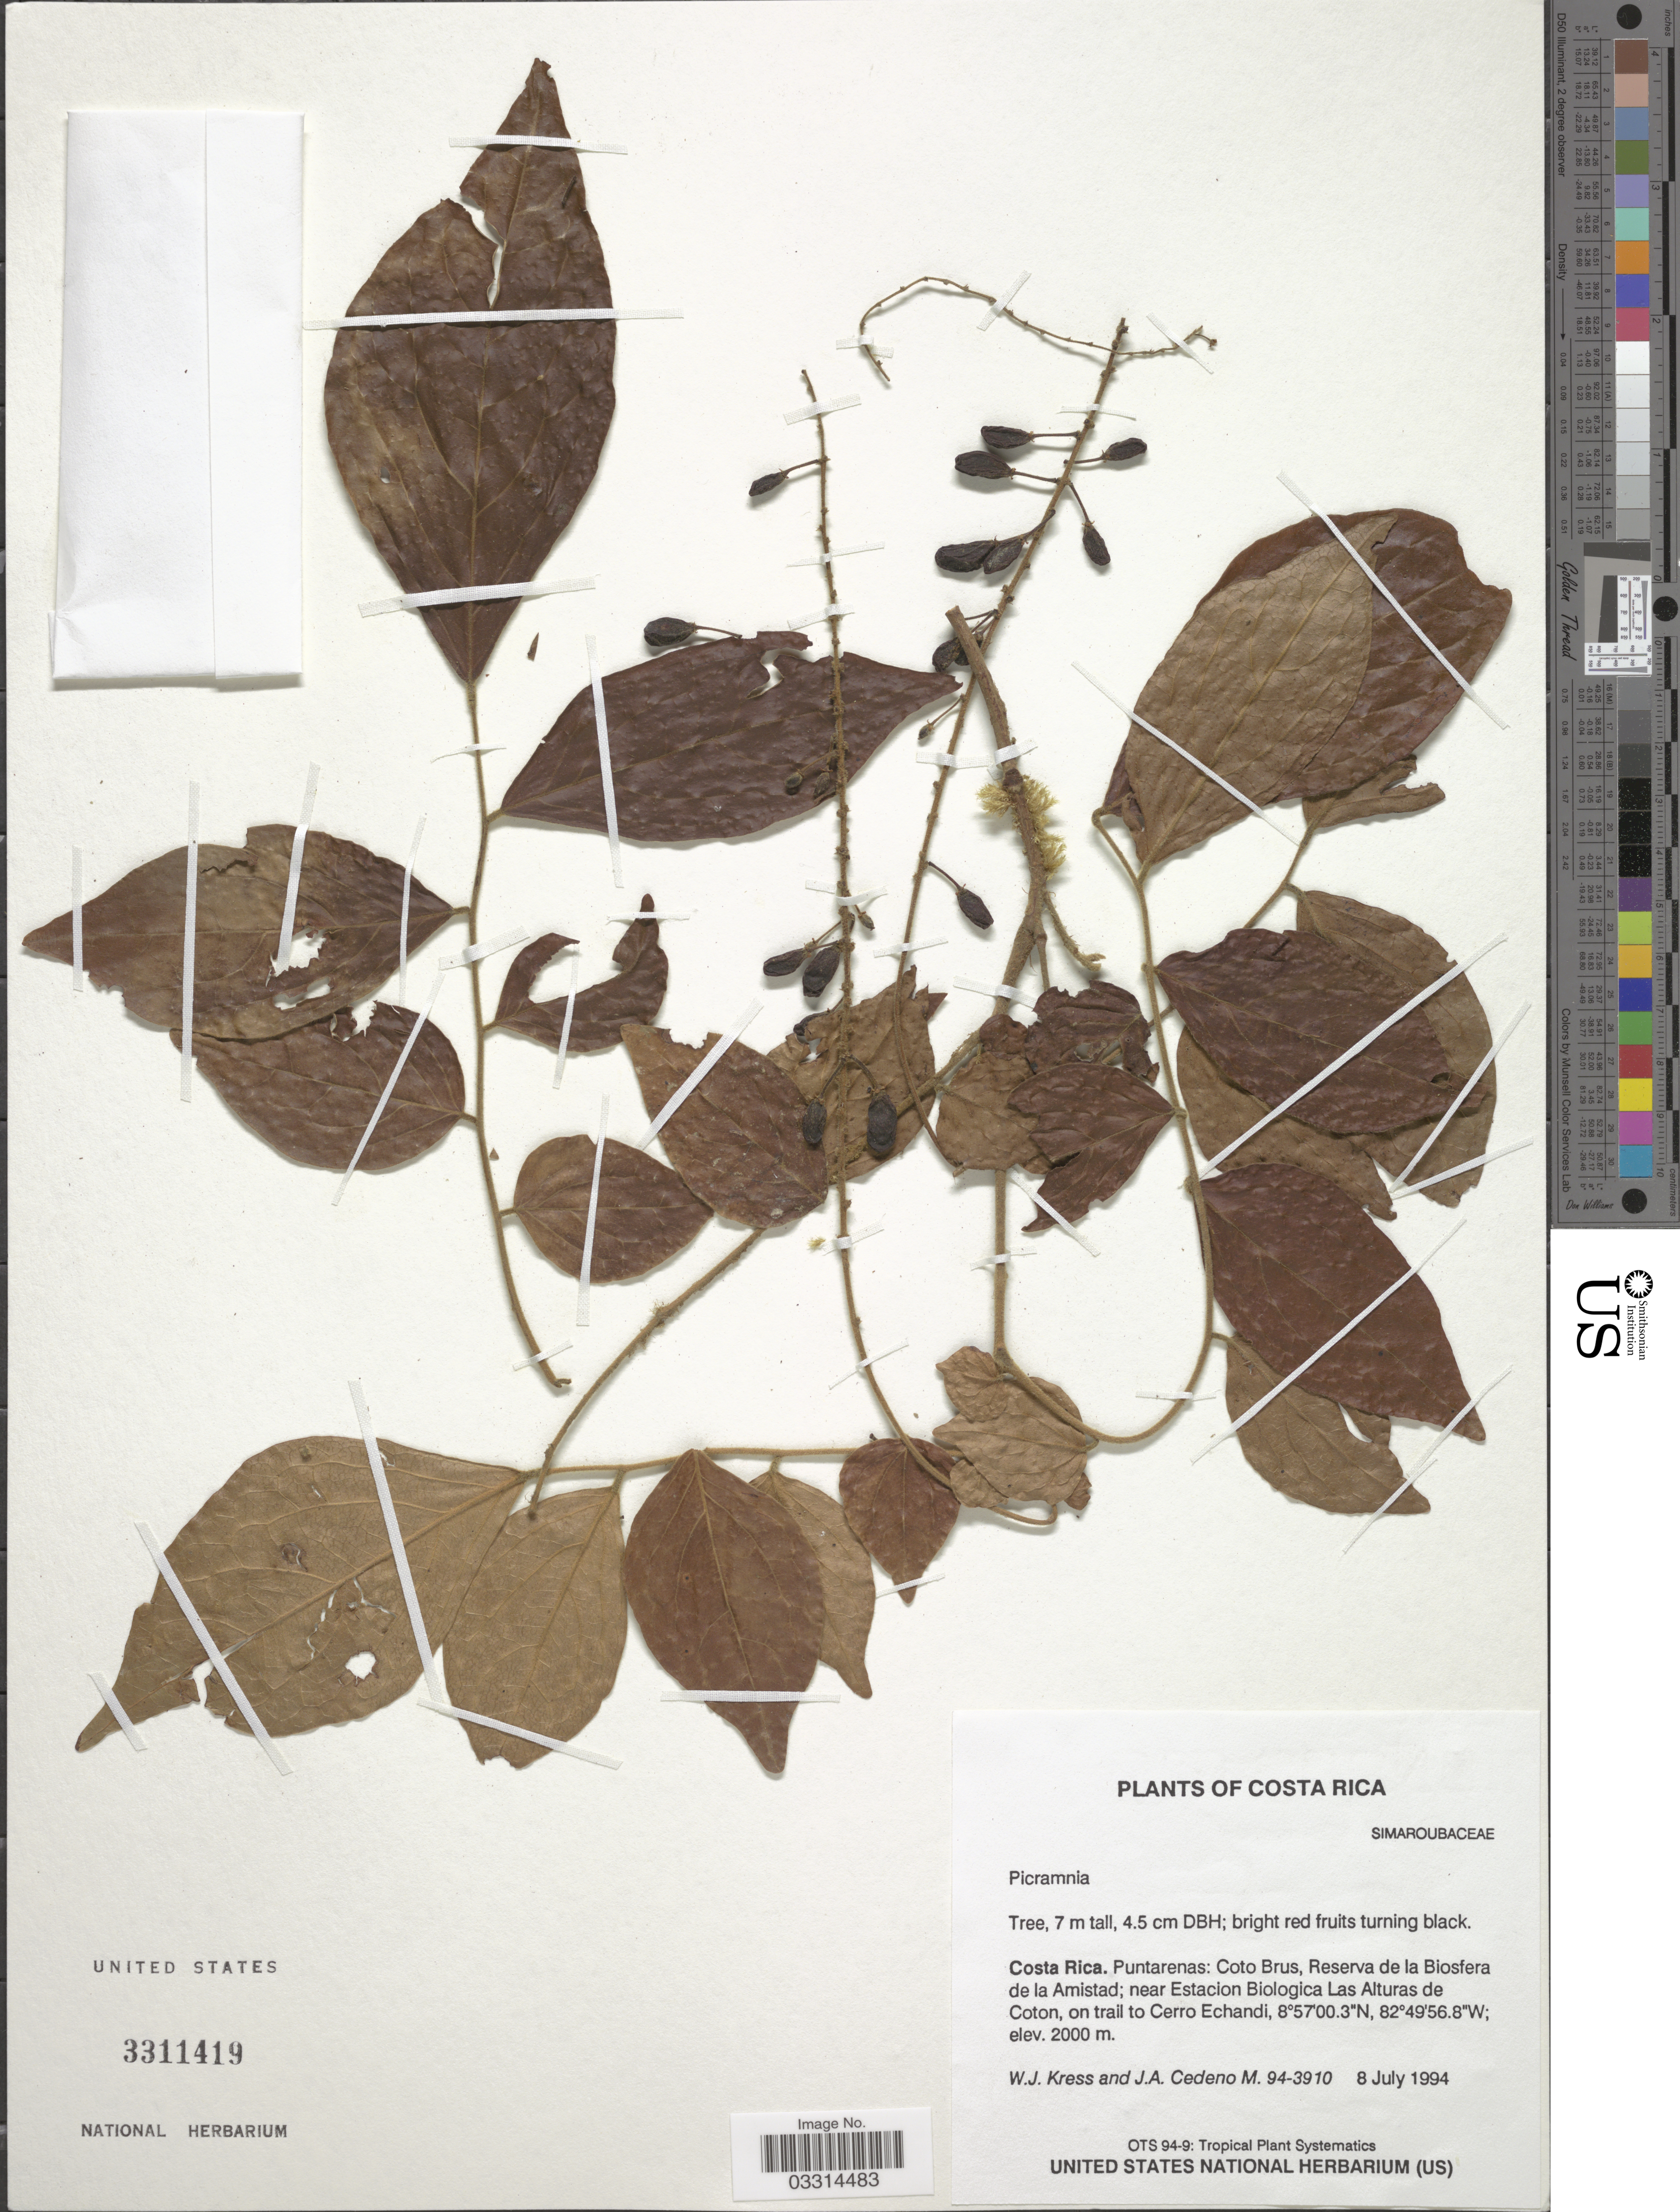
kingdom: Plantae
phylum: Tracheophyta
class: Magnoliopsida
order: Picramniales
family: Picramniaceae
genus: Picramnia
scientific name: Picramnia sp.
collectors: W. J. Kress & J. A. Cedeño M.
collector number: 94-3910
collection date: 1994-07-08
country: Costa Rica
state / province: Puntarenas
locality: Coto Brus, Reserva de la Biosfera de la Amistad; near Estacion Biologica Las Alturas de Coton, on trail to Cerro Enchandi.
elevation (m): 2000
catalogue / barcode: US 3311419